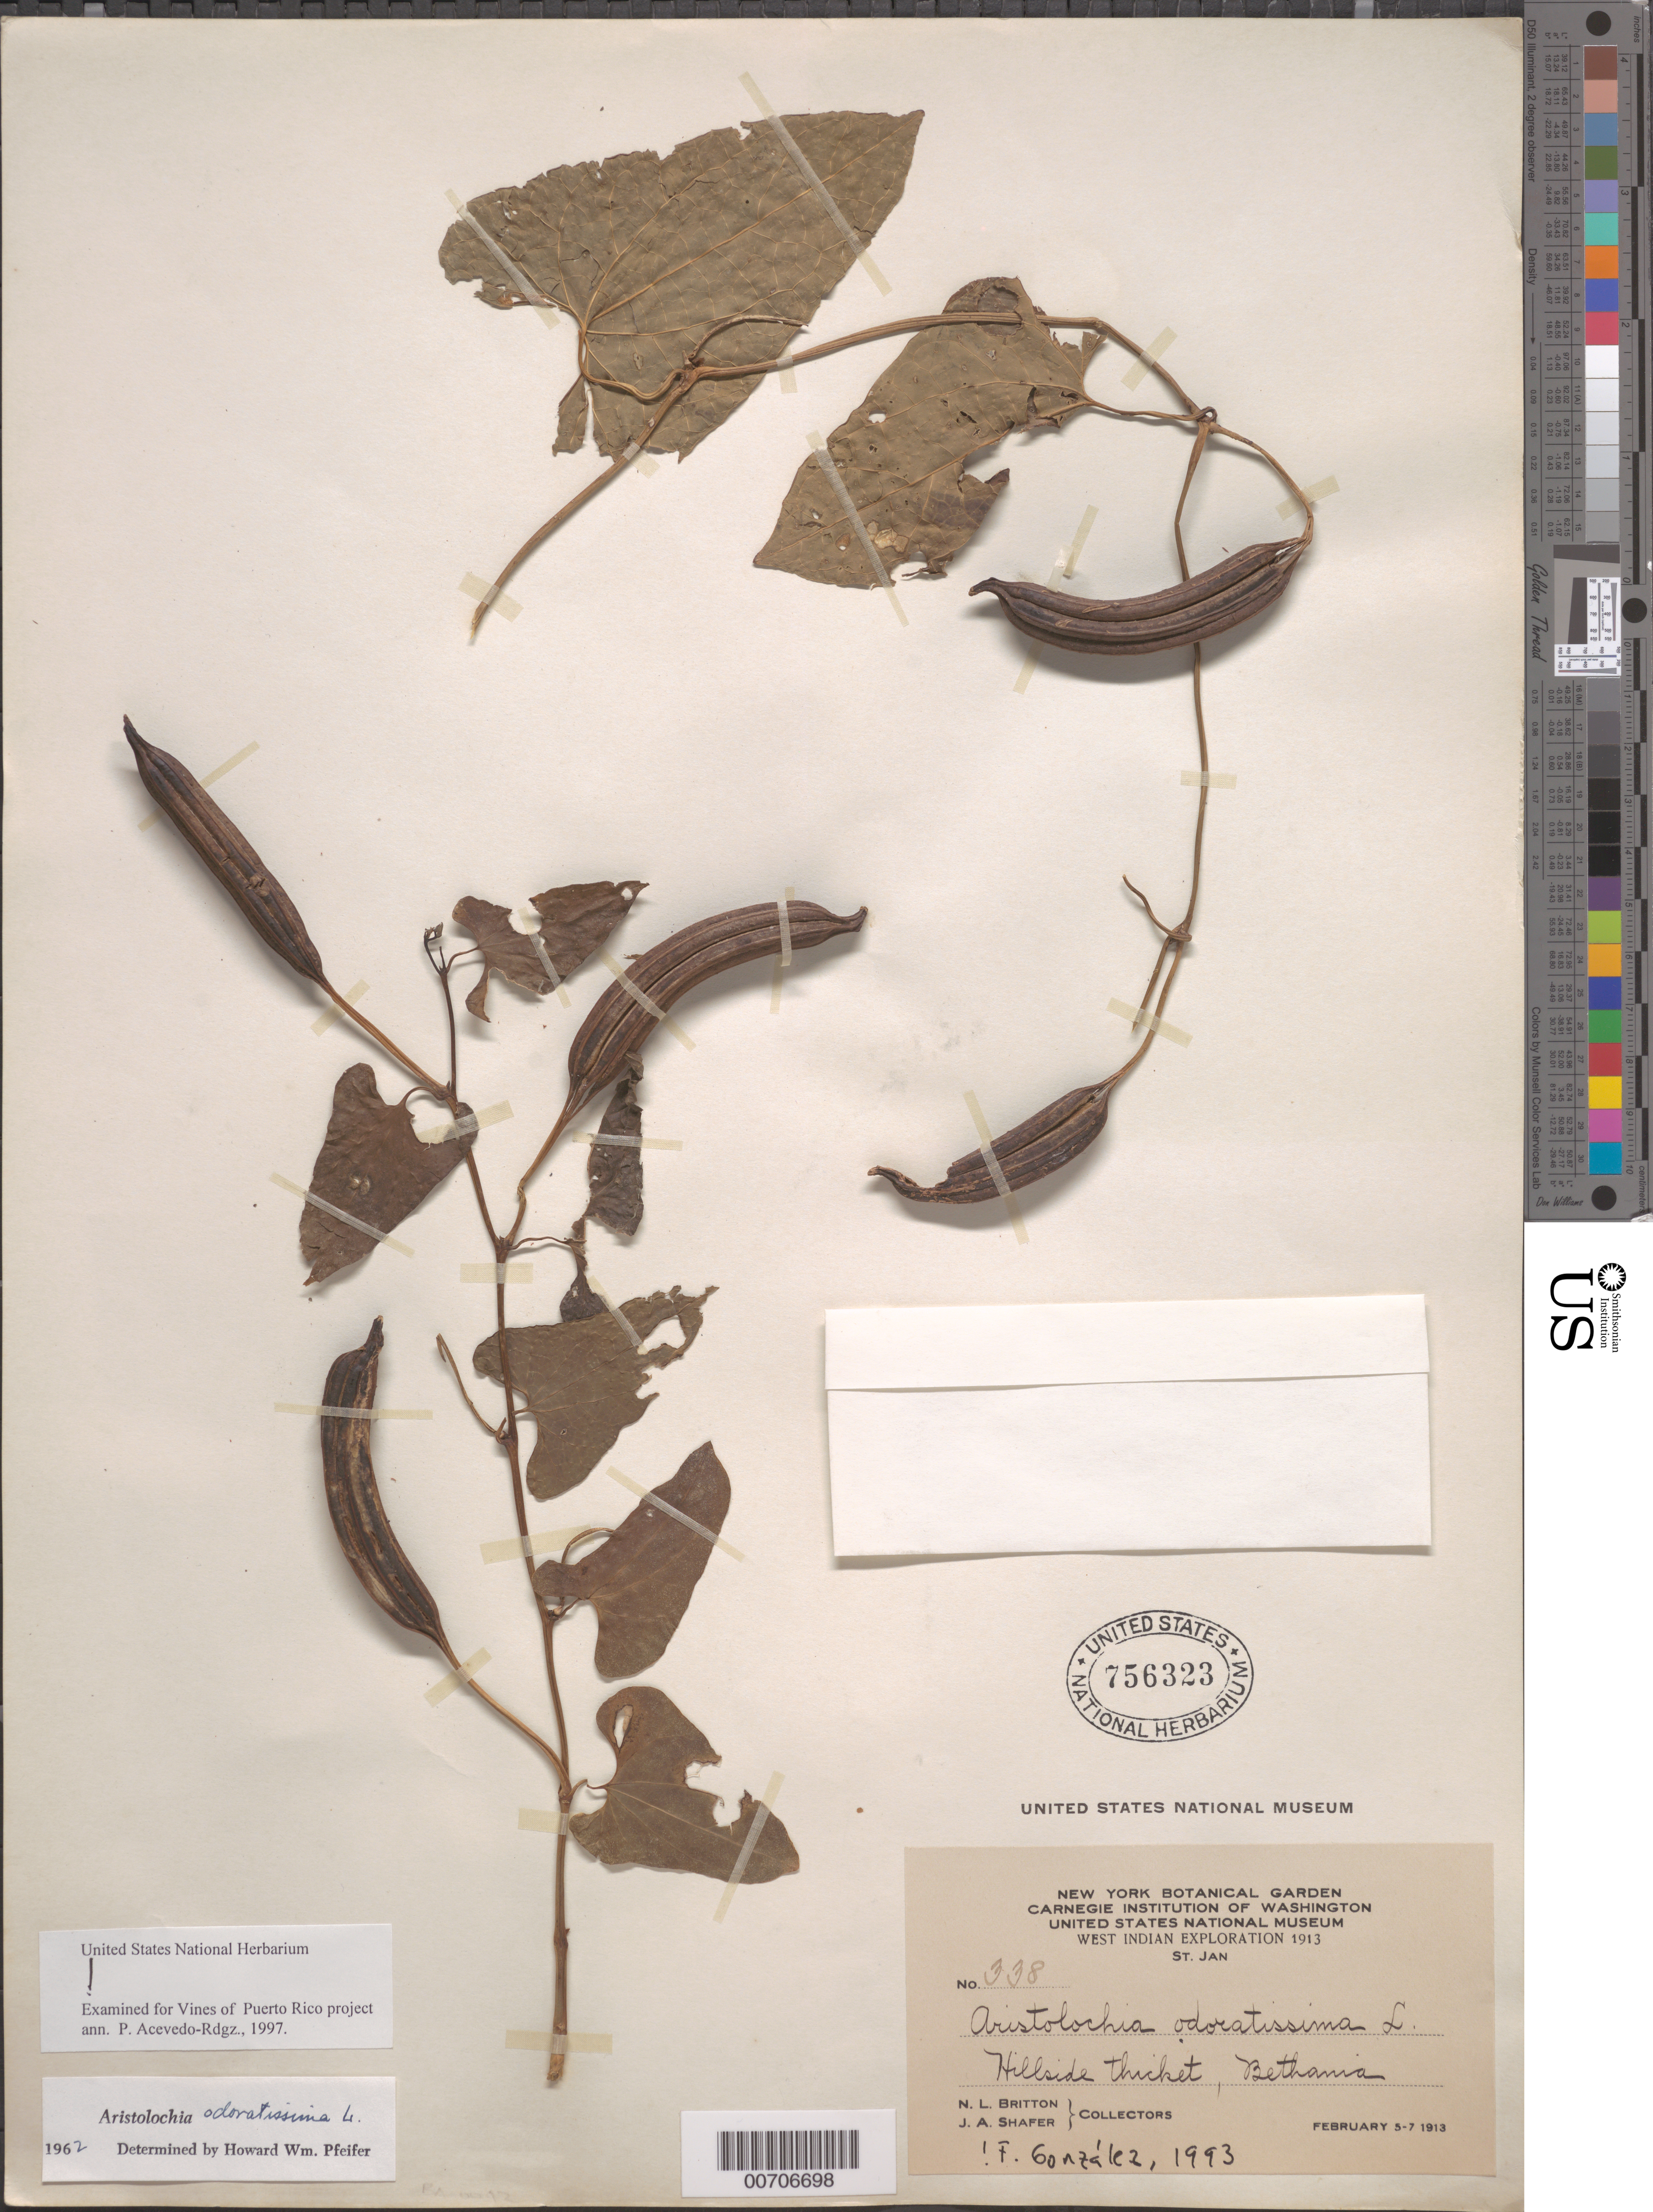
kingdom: Plantae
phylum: Tracheophyta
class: Magnoliopsida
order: Piperales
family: Aristolochiaceae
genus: Aristolochia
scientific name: Aristolochia odoratissima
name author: L.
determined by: Pfeifer, H. W.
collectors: N. Britton & J. A. Shafer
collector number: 338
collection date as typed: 05 Feb 1913 to 17 Feb 1913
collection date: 1913-02-05/1913-02-17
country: U.S. Virgin Islands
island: St. John Island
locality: Bethania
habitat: Hillside thicket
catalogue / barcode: US 756323